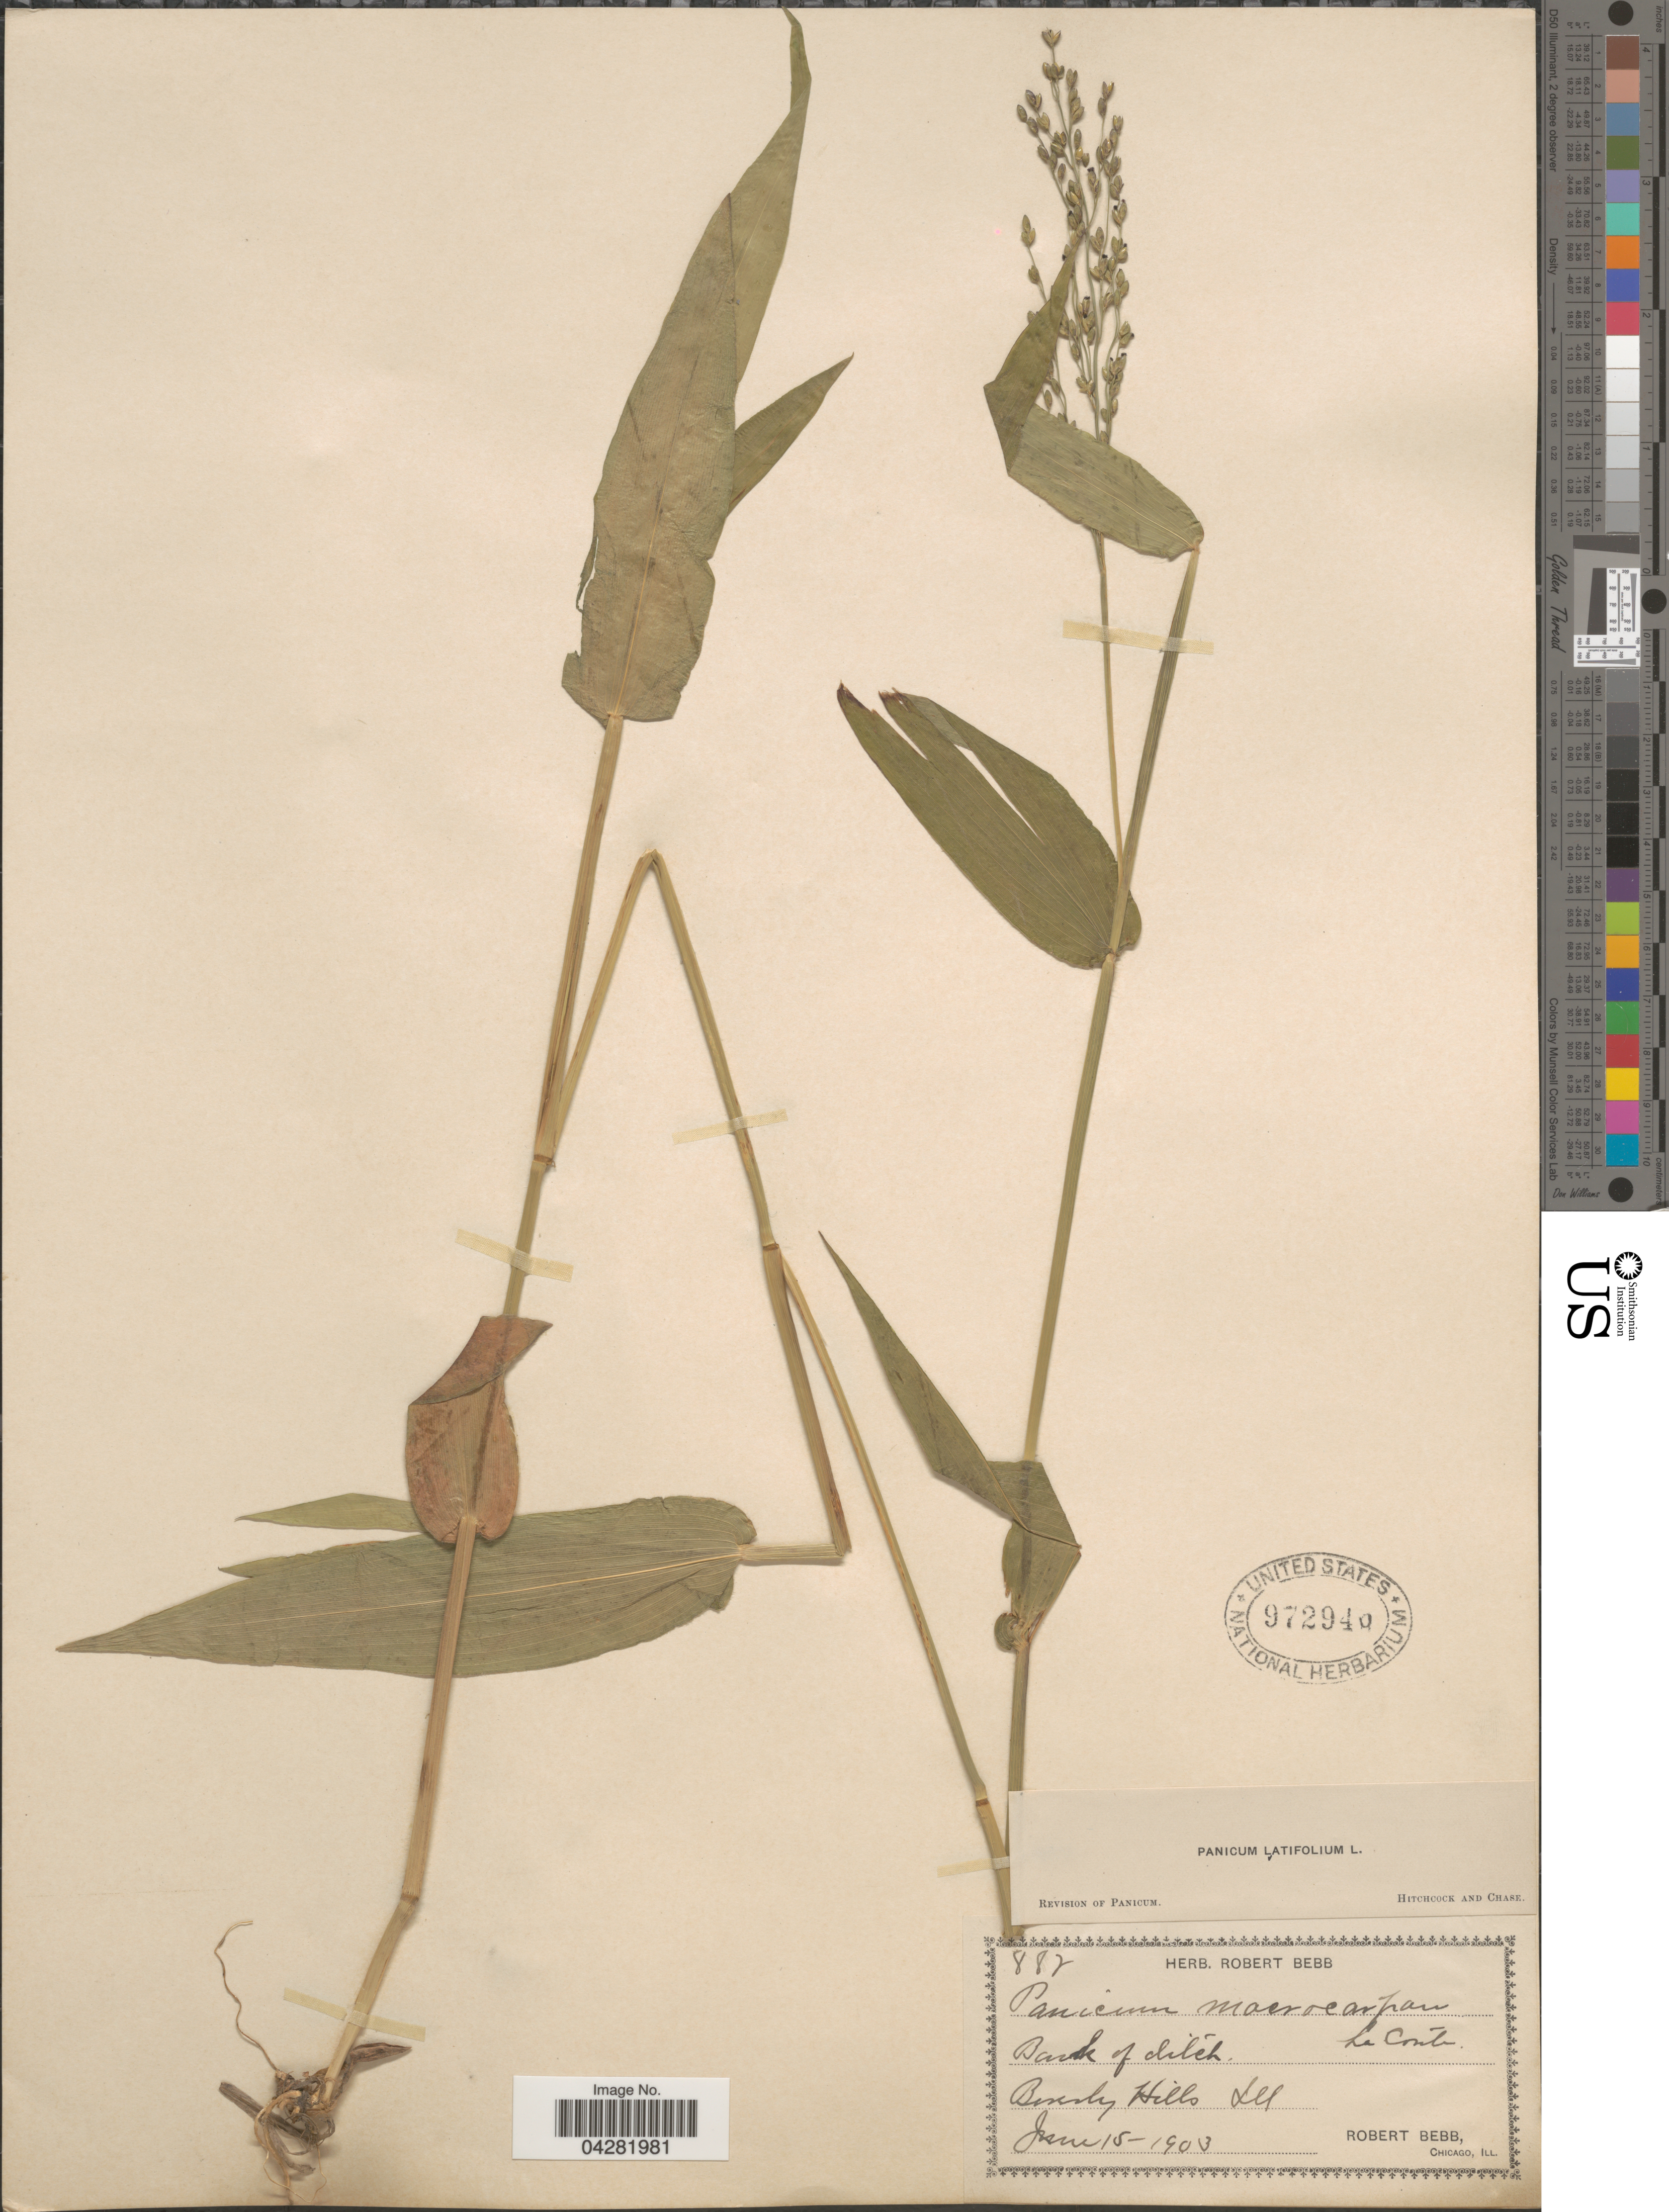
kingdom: Plantae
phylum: Tracheophyta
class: Liliopsida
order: Poales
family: Poaceae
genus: Dichanthelium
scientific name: Dichanthelium latifolium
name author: (L.) Harvill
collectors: R. Bebb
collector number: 887*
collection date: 1903-06-15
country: United States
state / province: Illinois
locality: Brushy Hills.